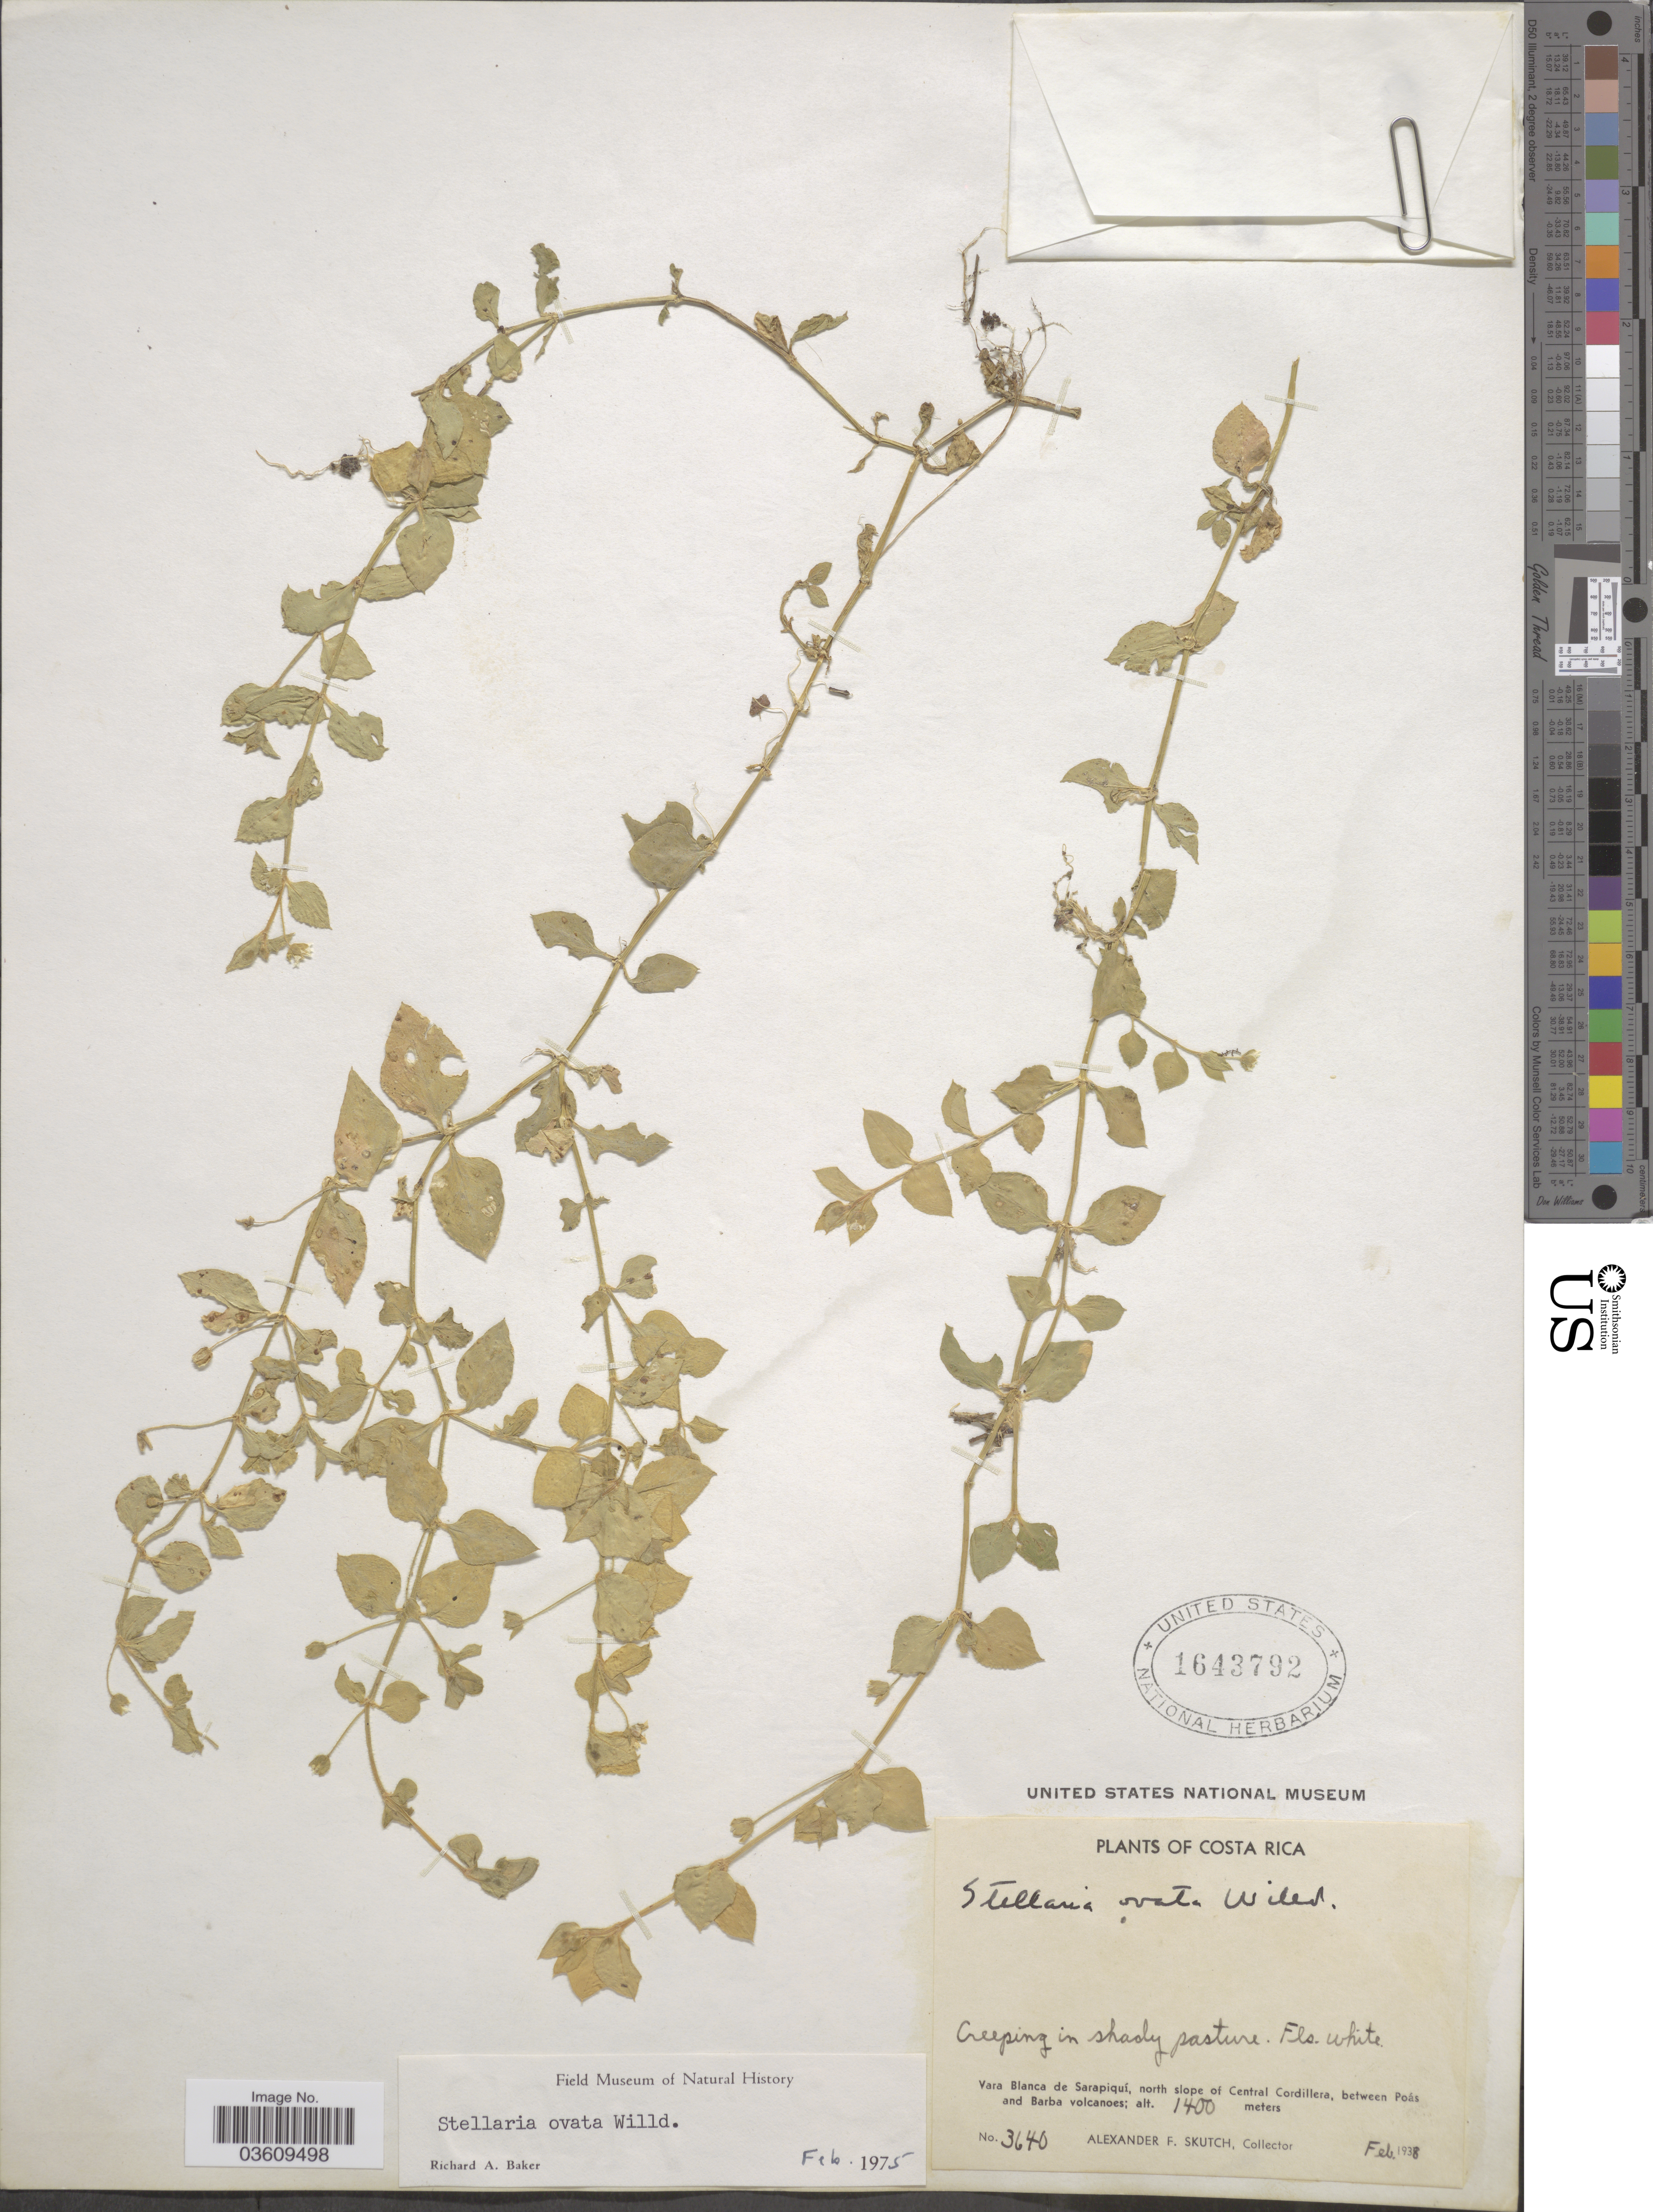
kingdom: Plantae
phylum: Tracheophyta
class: Magnoliopsida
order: Caryophyllales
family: Caryophyllaceae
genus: Stellaria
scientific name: Stellaria ovata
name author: Willd.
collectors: A. F. Skutch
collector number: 3640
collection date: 1938-02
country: Costa Rica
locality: Vara Blanca de Sarapiquí, north slope of Central Cordillera, between Poás and Barba volcanoes.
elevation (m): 1400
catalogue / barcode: US 1643792